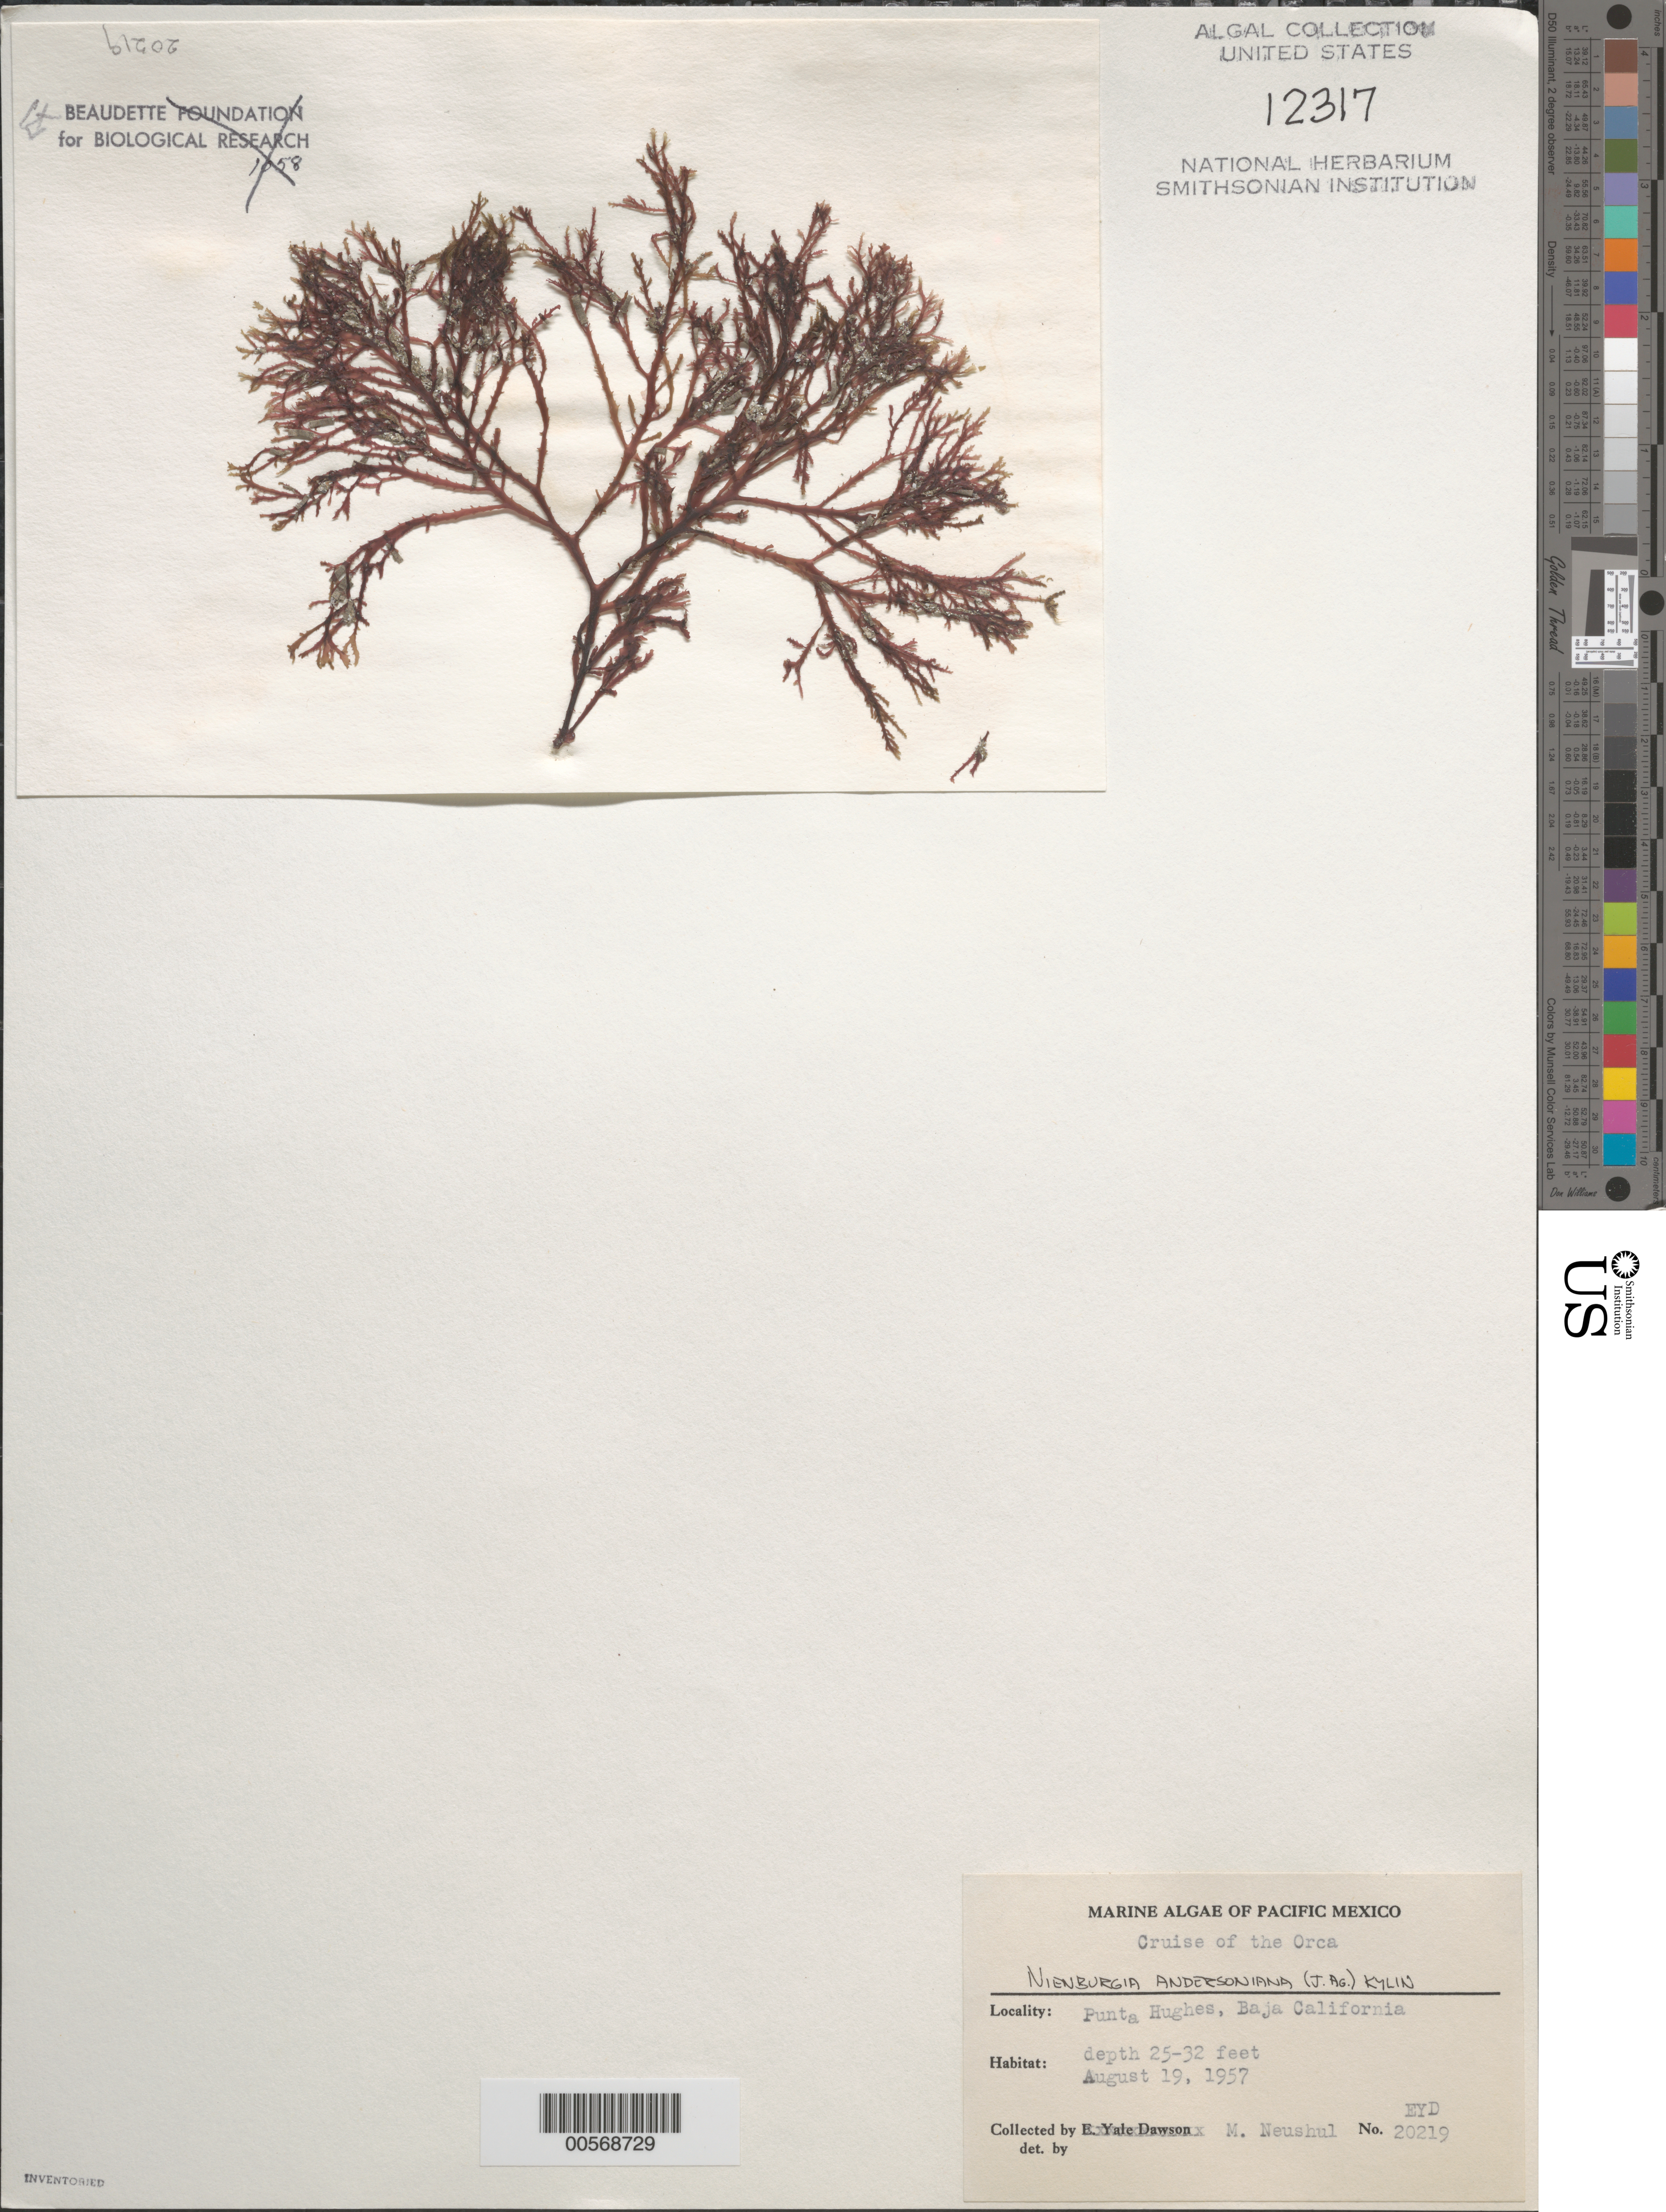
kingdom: Plantae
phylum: Rhodophyta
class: Florideophyceae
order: Ceramiales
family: Delesseriaceae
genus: Nienburgia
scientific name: Nienburgia andersoniana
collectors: M. Neushul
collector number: EYD 20219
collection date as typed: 19 Aug 1957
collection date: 1957-08-19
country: Mexico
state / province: Baja California Sur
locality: Punta Hughes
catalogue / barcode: US 12317